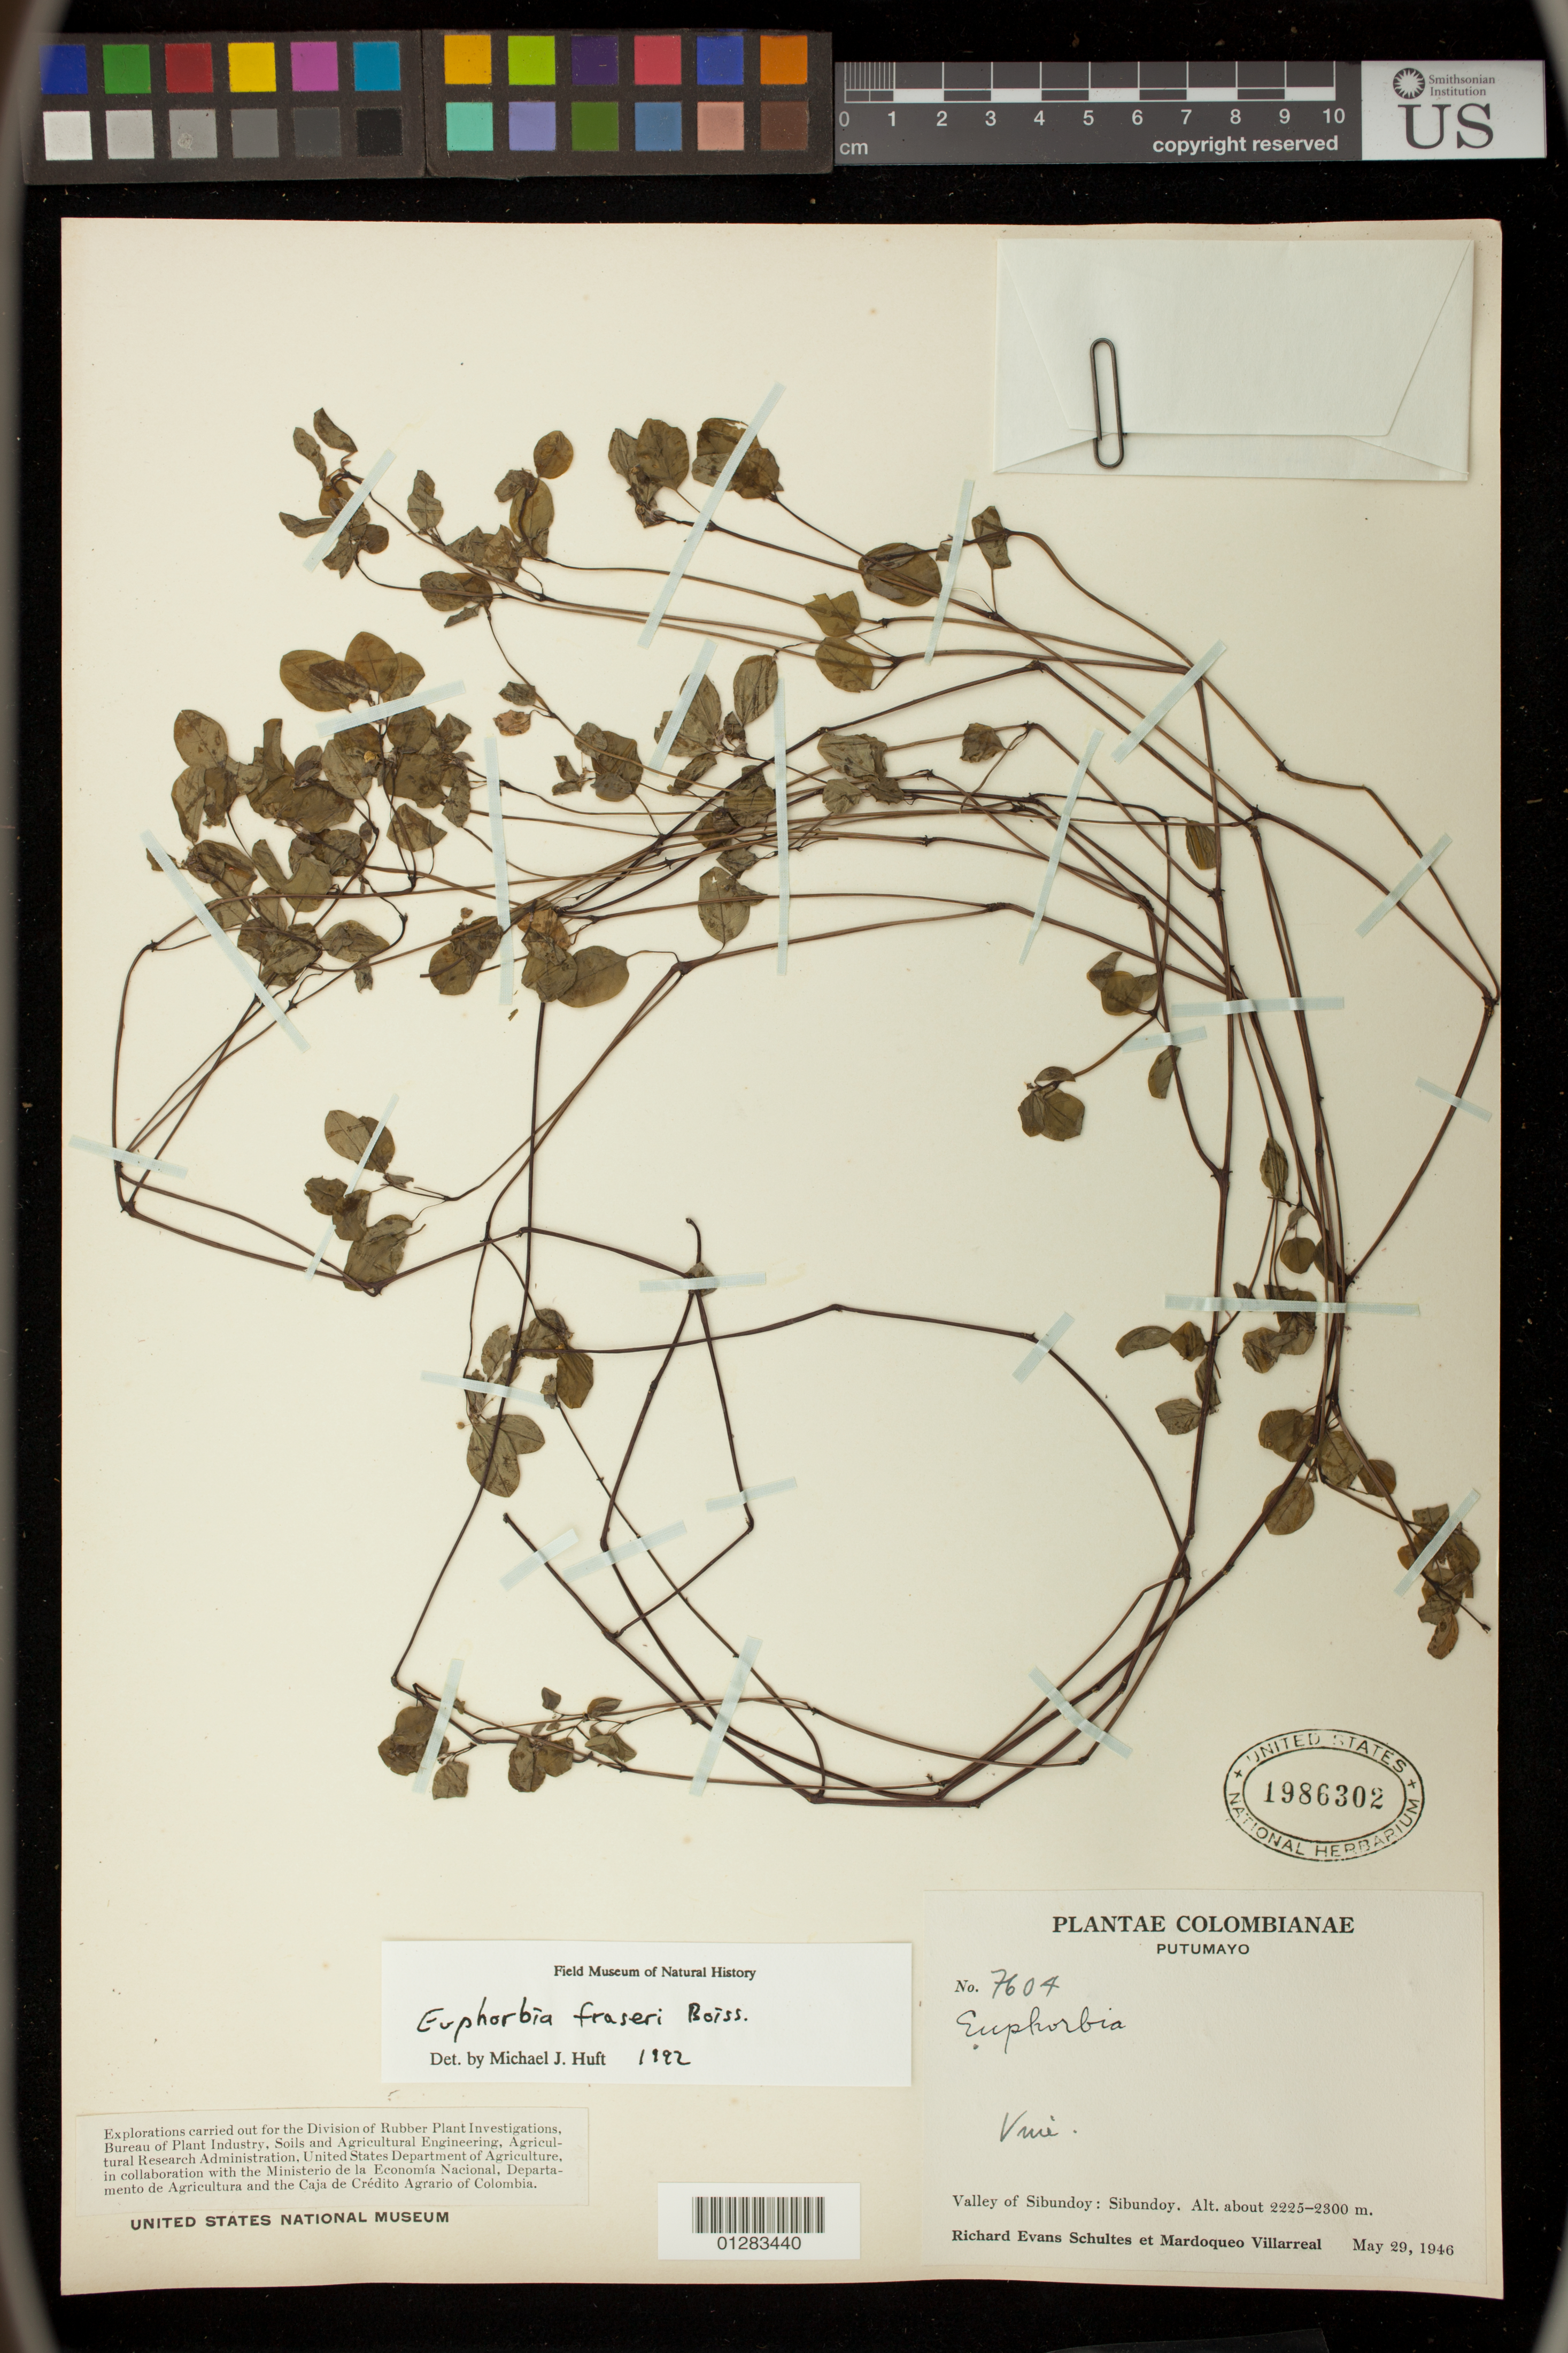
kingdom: Plantae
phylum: Tracheophyta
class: Magnoliopsida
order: Malpighiales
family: Euphorbiaceae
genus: Euphorbia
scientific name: Euphorbia fraseri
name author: Boiss.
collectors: R. E. Schultes & M. Villarreal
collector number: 7604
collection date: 1946-05-29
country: Colombia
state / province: Putumayo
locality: Valley of Sibundoy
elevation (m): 2225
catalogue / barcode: US 1986302